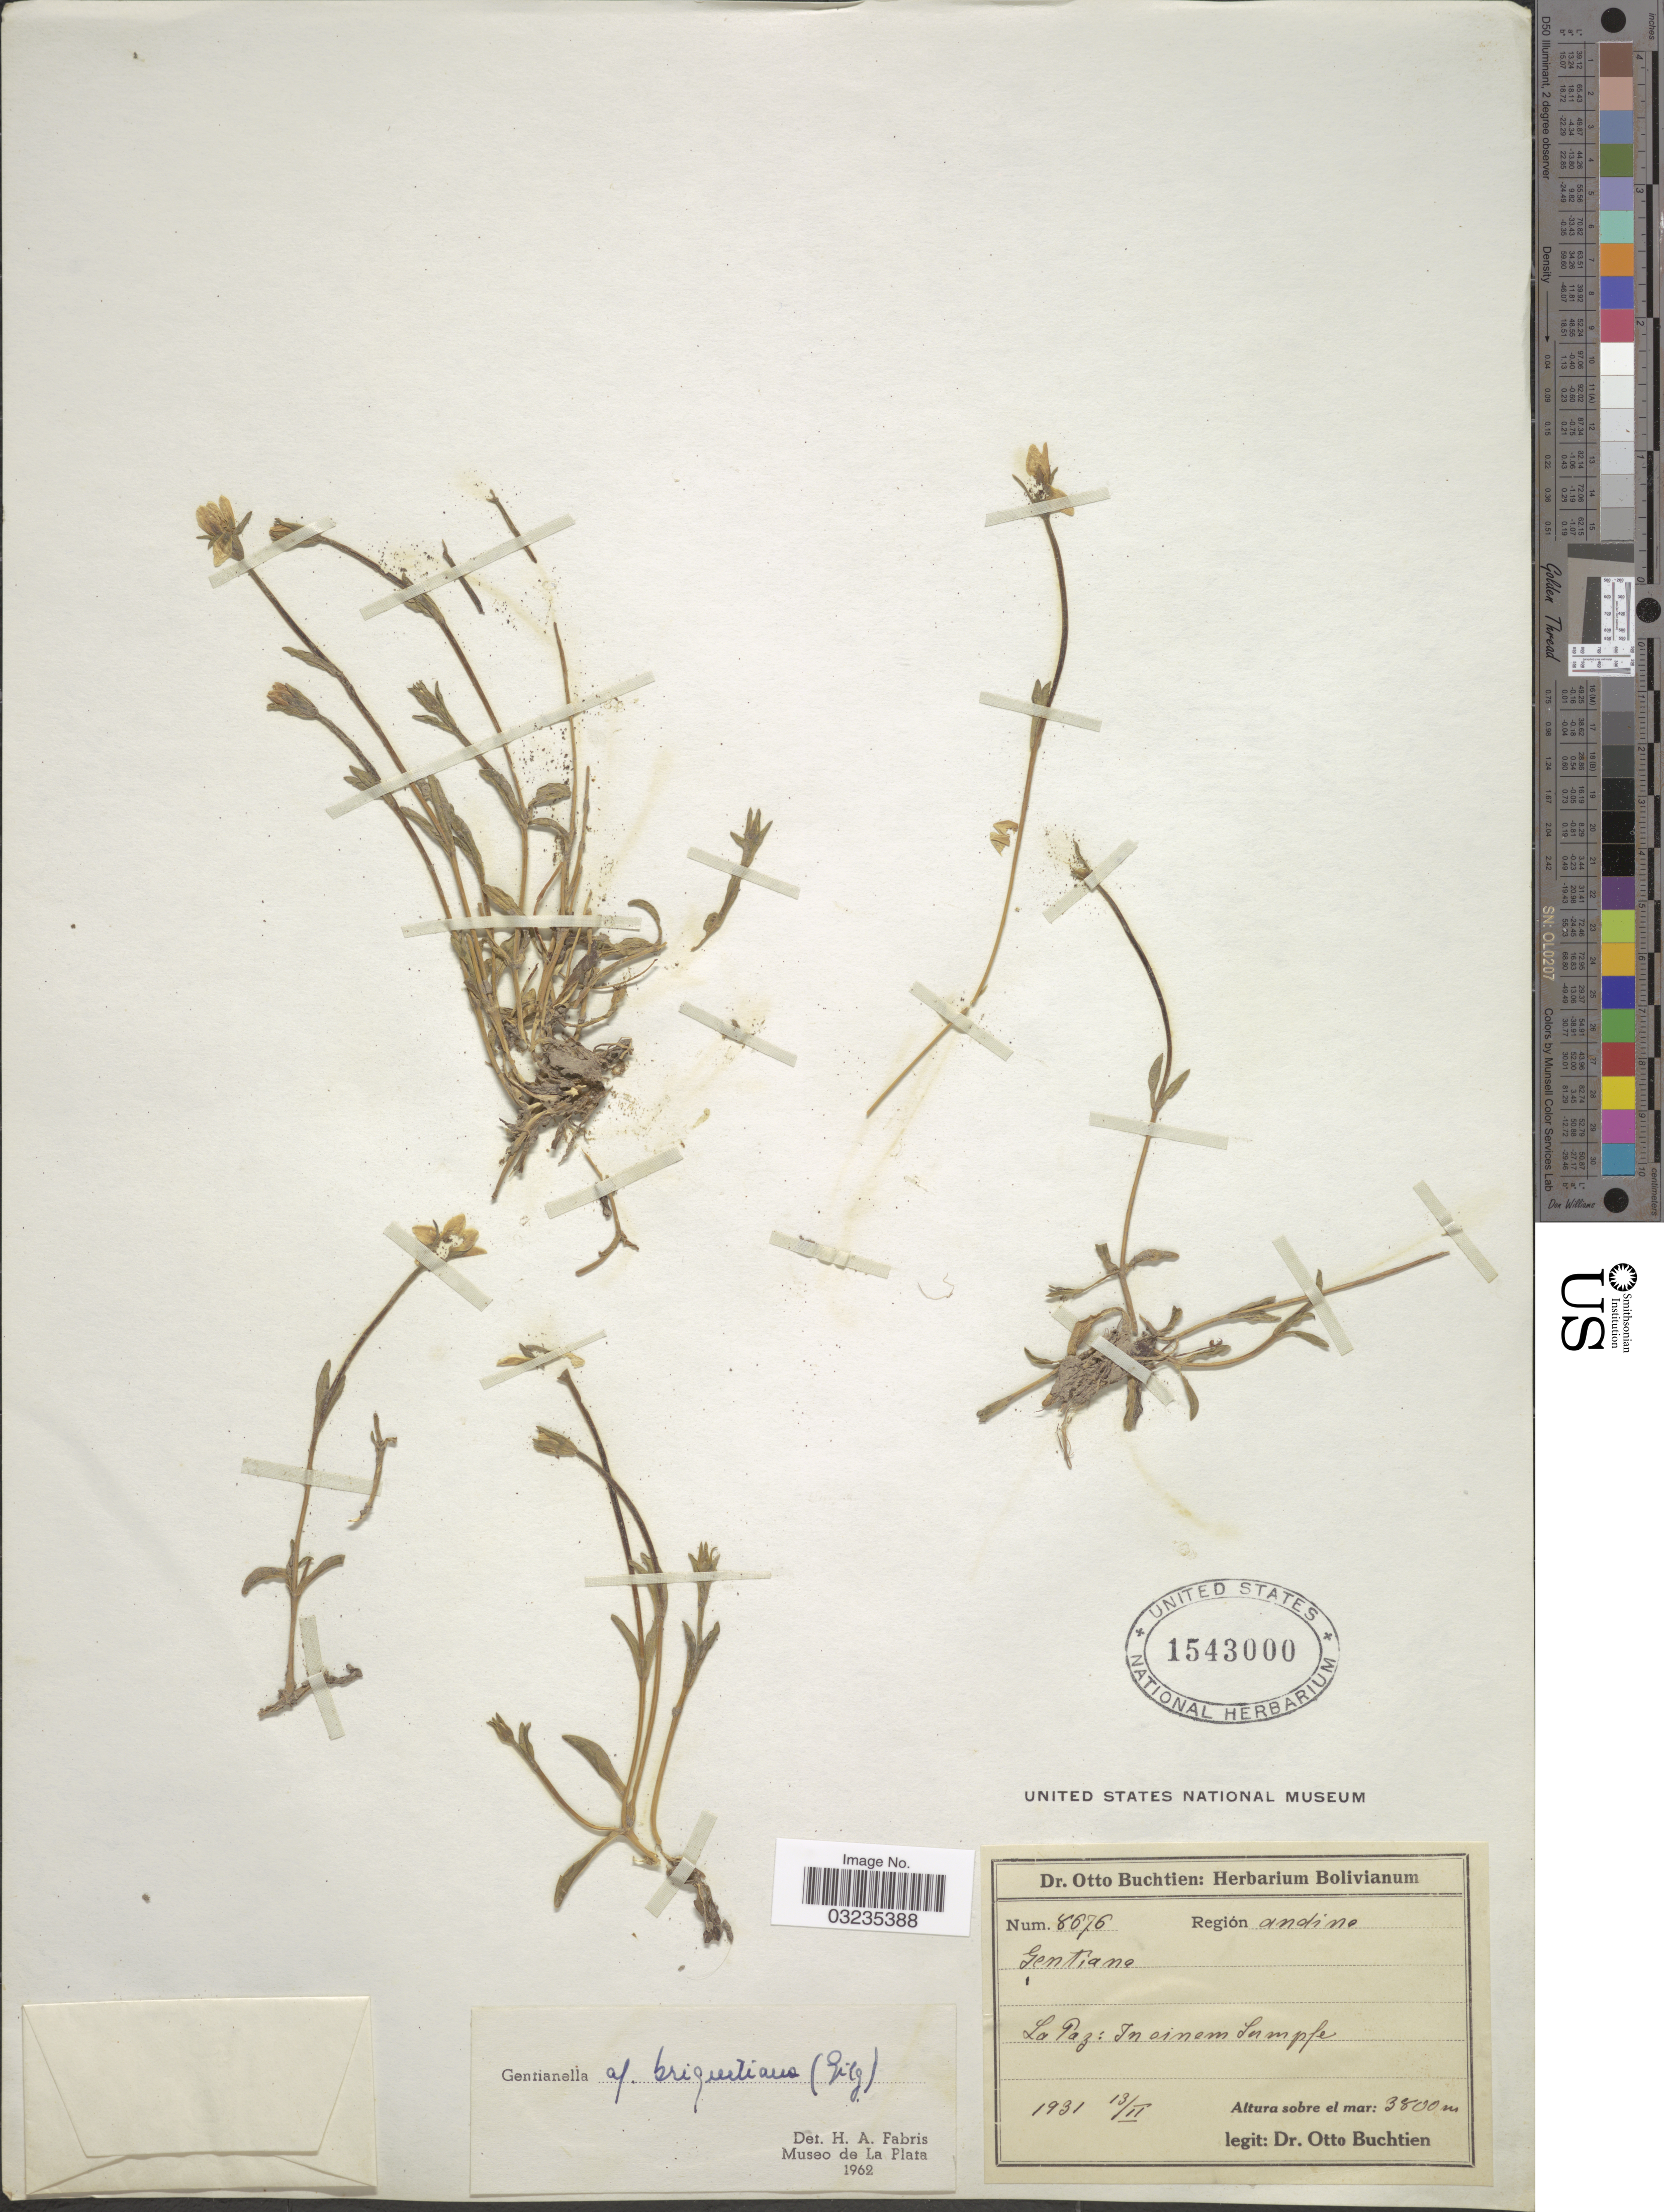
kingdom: Plantae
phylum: Tracheophyta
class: Magnoliopsida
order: Gentianales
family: Gentianaceae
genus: Gentiana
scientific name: Gentiana briquetiana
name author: Gilg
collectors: O. Buchtien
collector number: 8676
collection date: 1931-02-13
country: Bolivia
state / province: La Paz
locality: La Paz: In einem Sumpfe. Región andina.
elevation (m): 3800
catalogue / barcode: US 1543000